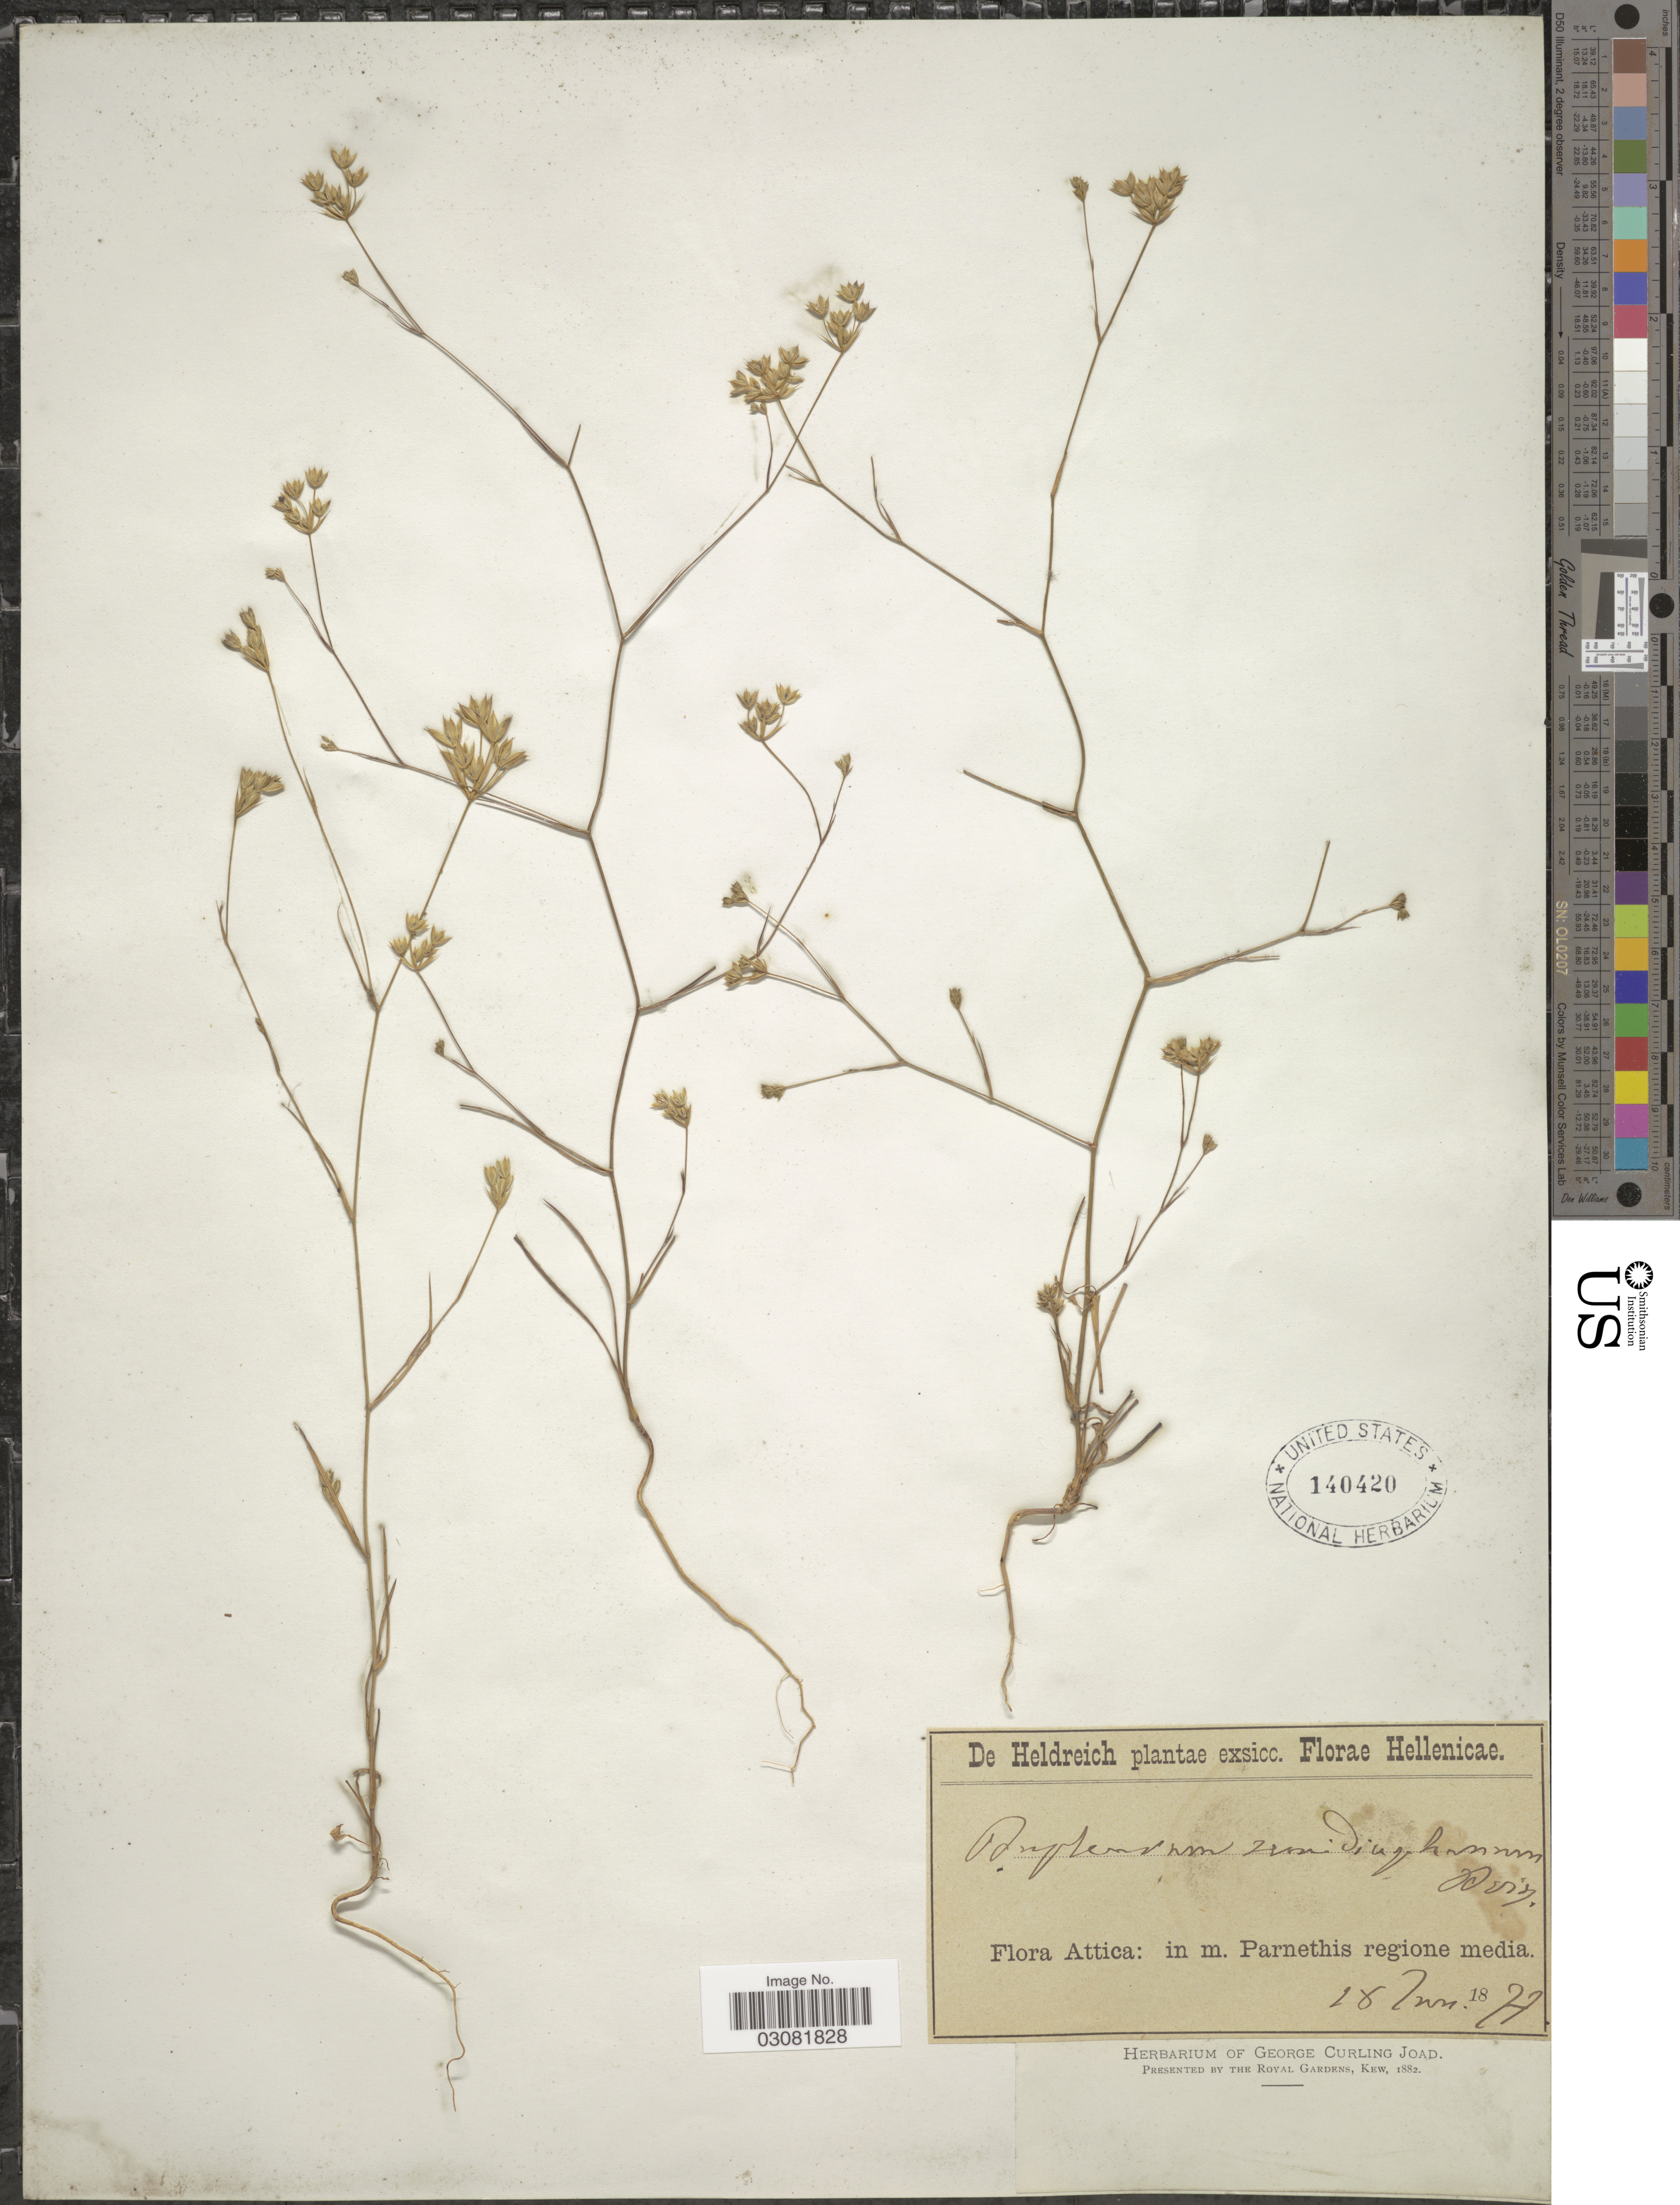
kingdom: Plantae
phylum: Tracheophyta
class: Magnoliopsida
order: Apiales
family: Apiaceae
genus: Bupleurum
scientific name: Bupleurum glumaceum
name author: Sm.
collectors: -. De Heldreich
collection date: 1877-06-18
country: Greece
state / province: Attica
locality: Hellenicae, in m. Parnethis regione media.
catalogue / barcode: US 140420